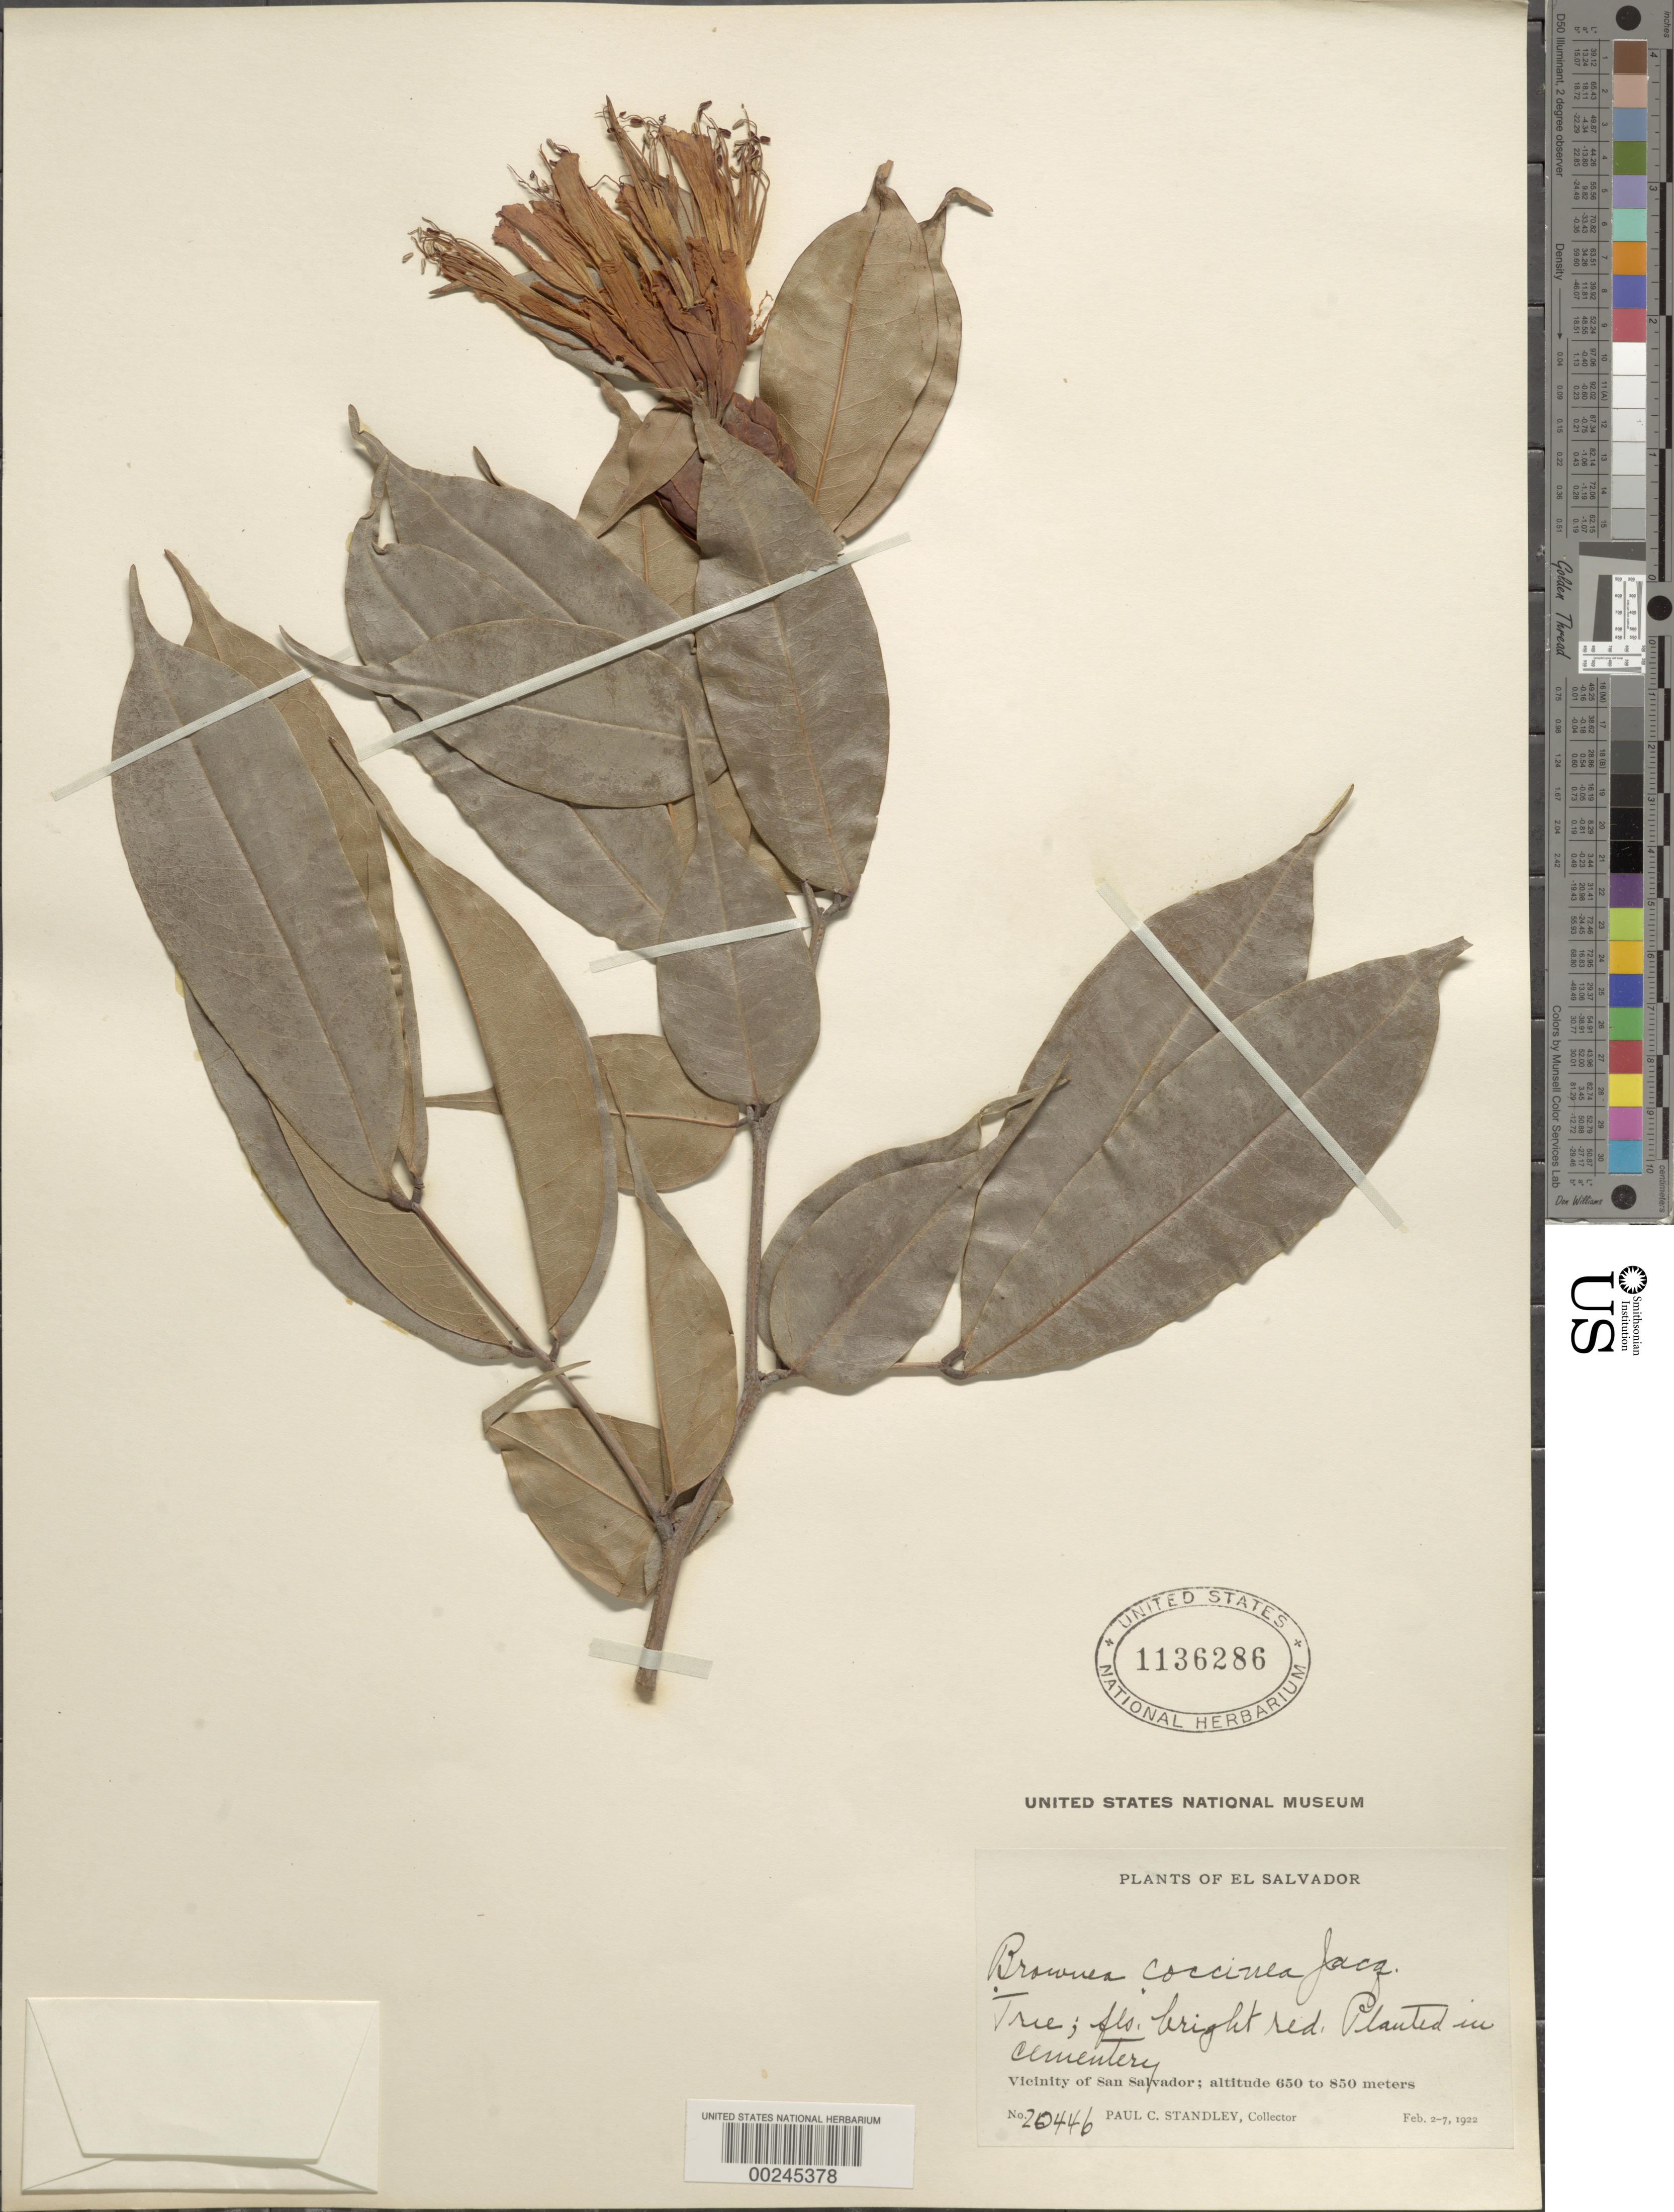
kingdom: Plantae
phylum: Tracheophyta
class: Magnoliopsida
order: Fabales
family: Fabaceae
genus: Brownea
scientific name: Brownea coccinea subsp. coccinea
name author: Jacq.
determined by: Santos-Silva, J.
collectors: P. C. Standley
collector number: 20446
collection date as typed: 02 Feb 1922 to 07 Feb 1922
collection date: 1922-02-02/1922-02-07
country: El Salvador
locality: Vicinity of san salvador; in cemetery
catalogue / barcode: US 1136286